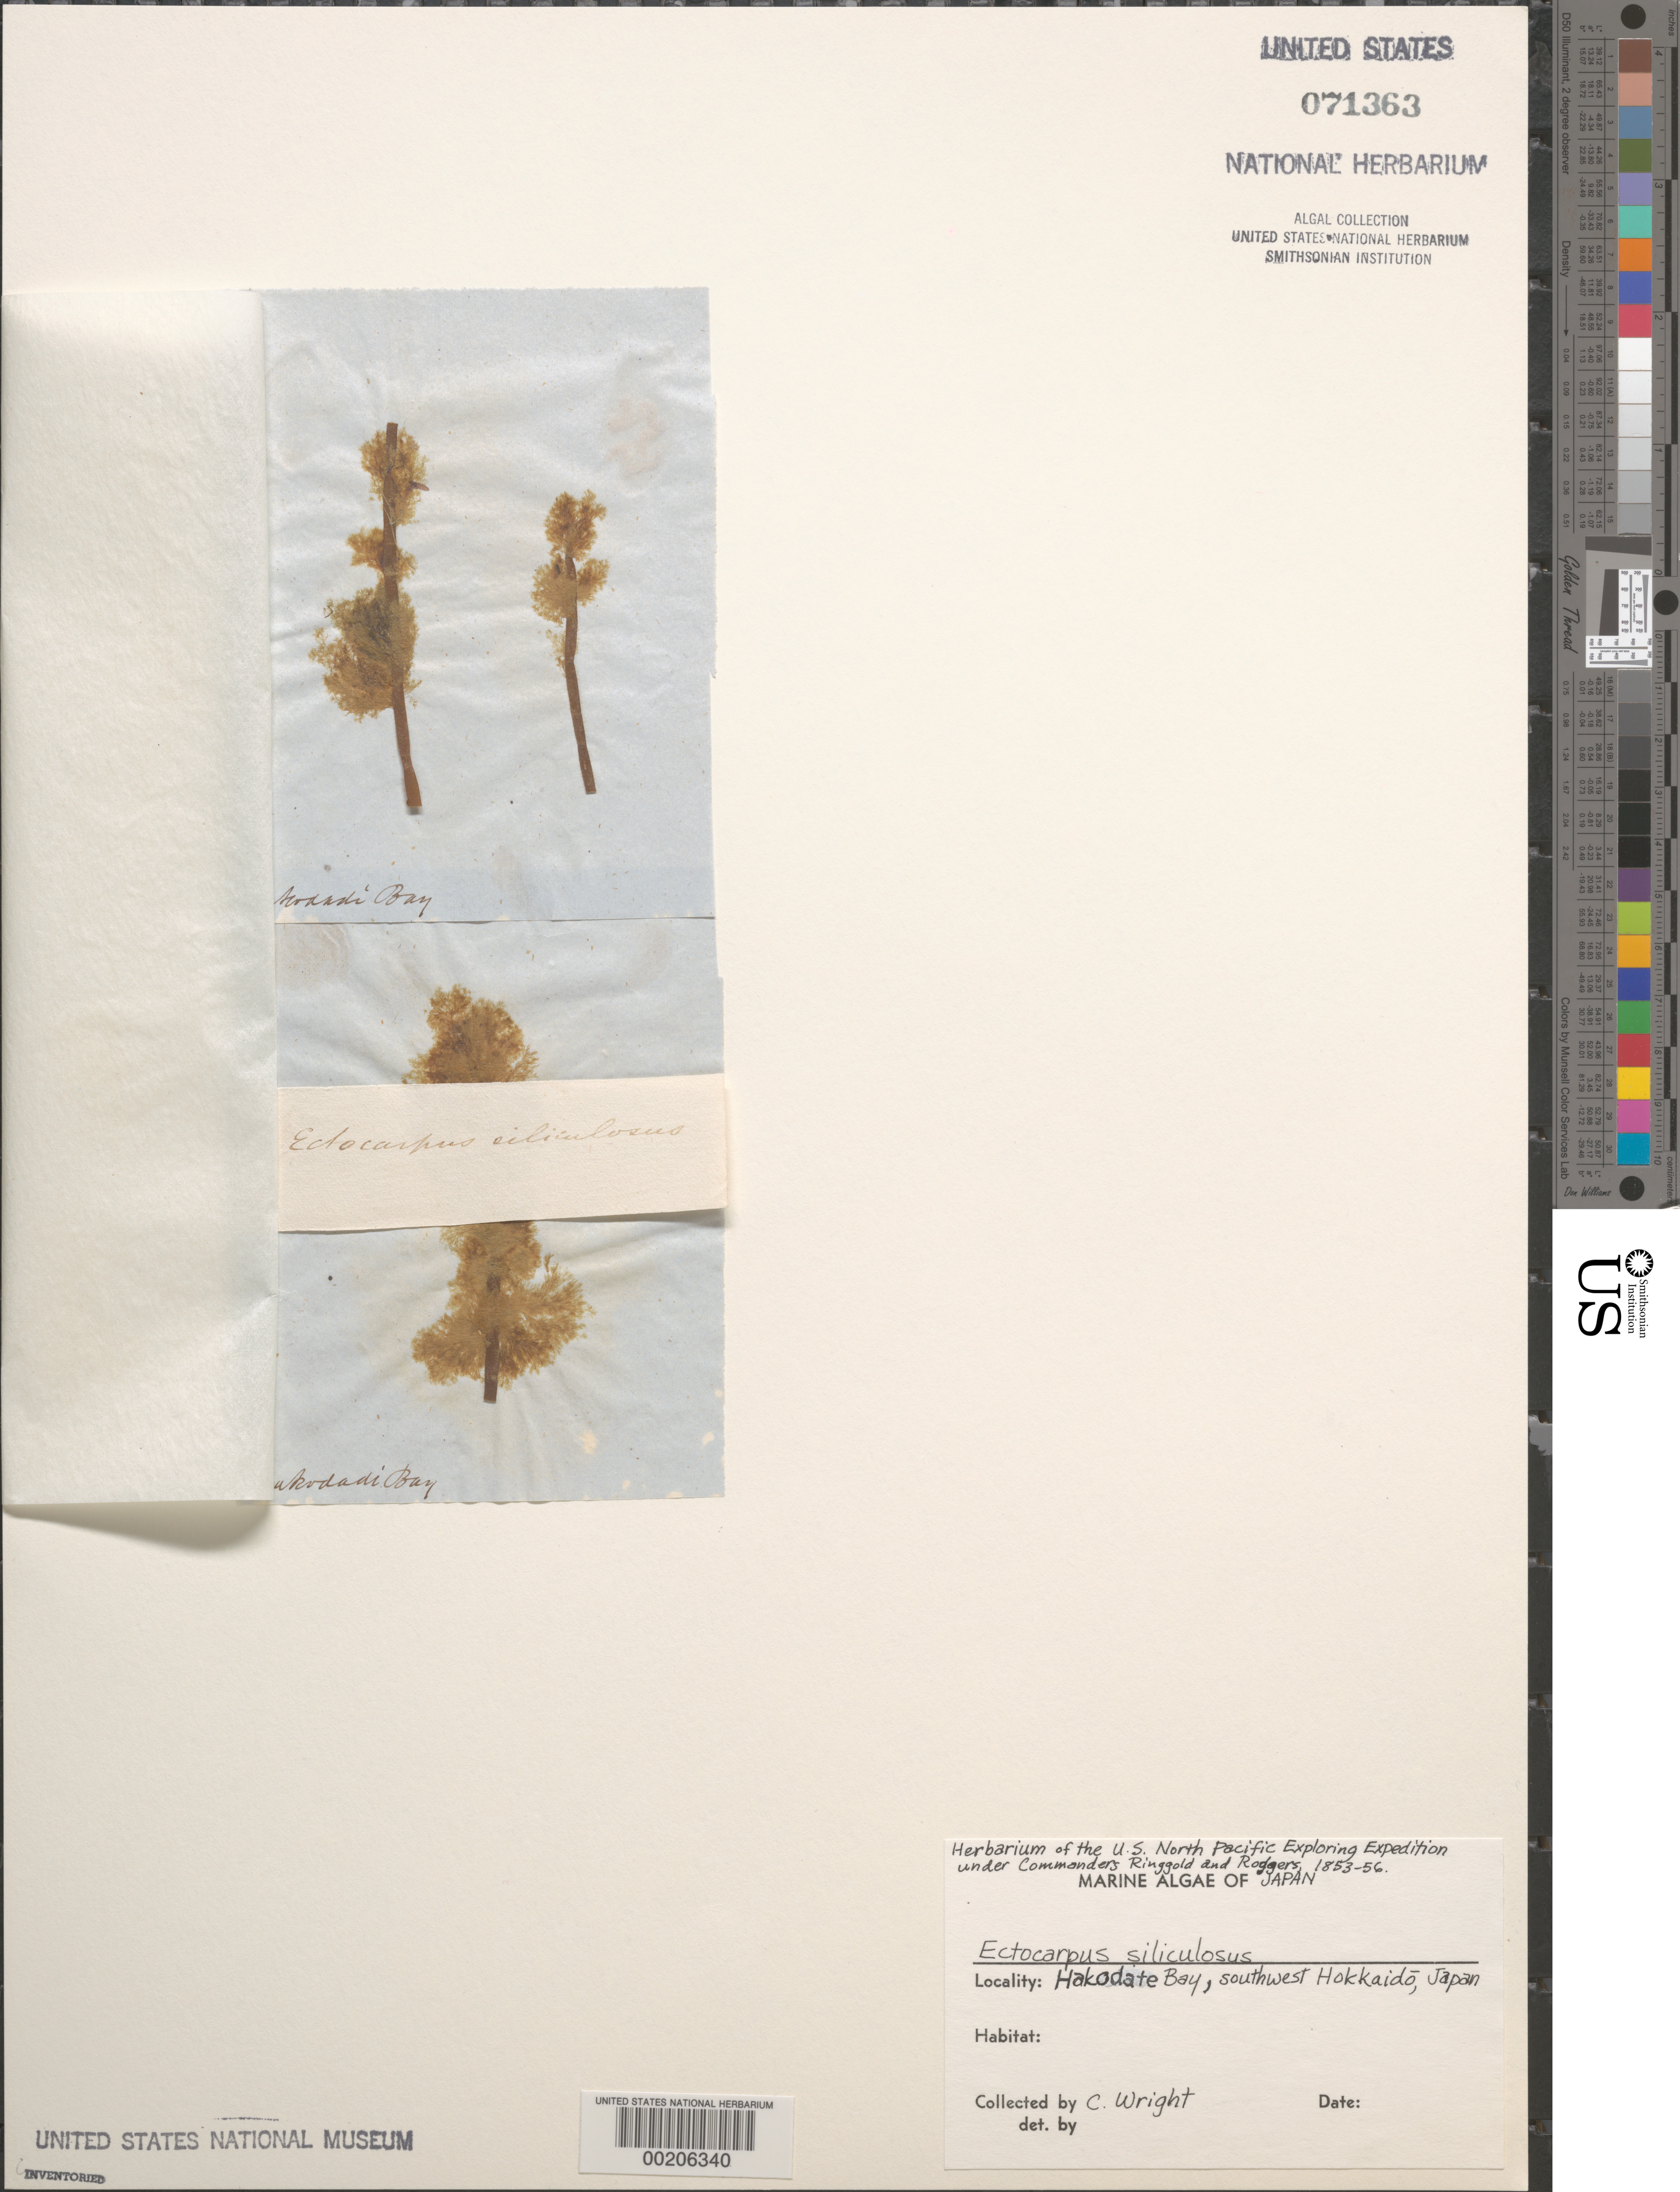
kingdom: Chromista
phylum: Ochrophyta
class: Phaeophyceae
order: Ectocarpales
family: Ectocarpaceae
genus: Ectocarpus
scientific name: Ectocarpus siliculosus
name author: (Dillwyn) Lyngbye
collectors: C. Wright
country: Japan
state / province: Hokkaido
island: Hokkaido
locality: Hakodate Bay (Hakodadi Bay)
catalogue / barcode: US 71363